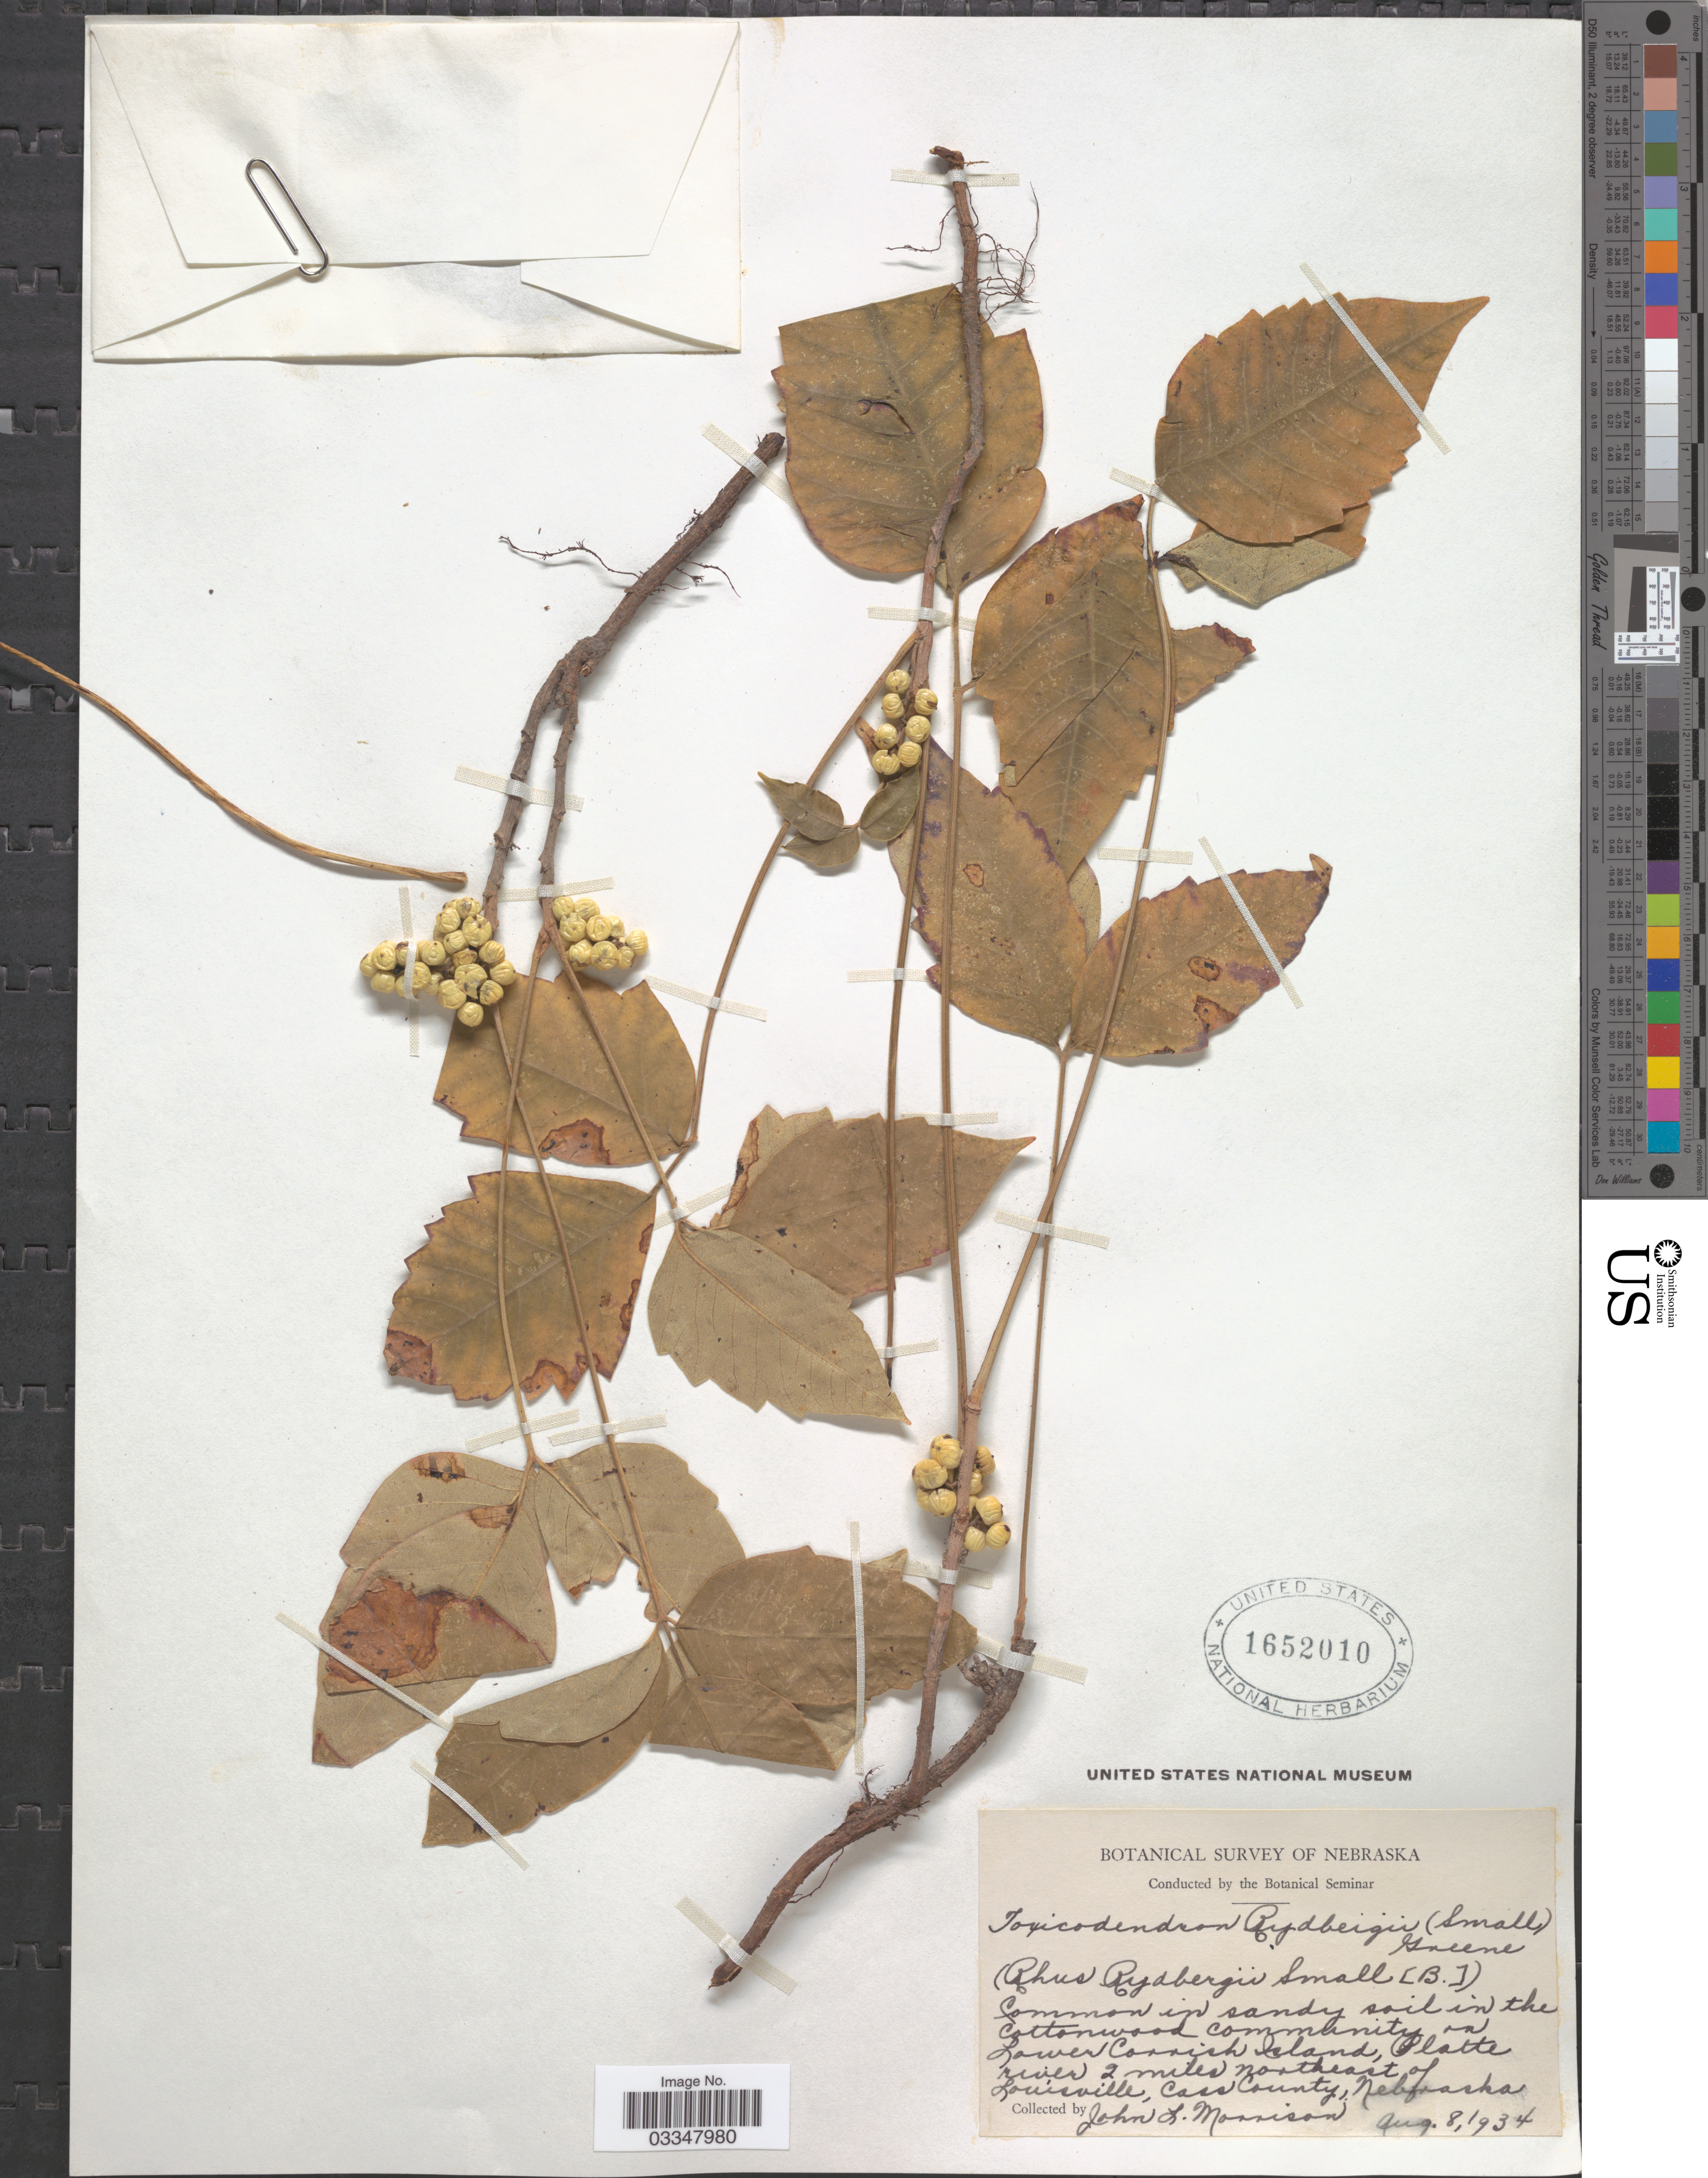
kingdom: Plantae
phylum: Tracheophyta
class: Magnoliopsida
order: Sapindales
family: Anacardiaceae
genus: Toxicodendron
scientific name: Toxicodendron radicans subsp. rydbergii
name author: (Small & Rydb.) Á. Löve & D. Löve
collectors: J. Morrison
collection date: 1934-08-08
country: United States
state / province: Nebraska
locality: Common in sandy soil in the cottonwood community on Lower Corrish [interpreted] Island, Platte river 2 miles northeast of Louisville, Cass County.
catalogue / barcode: US 1652010